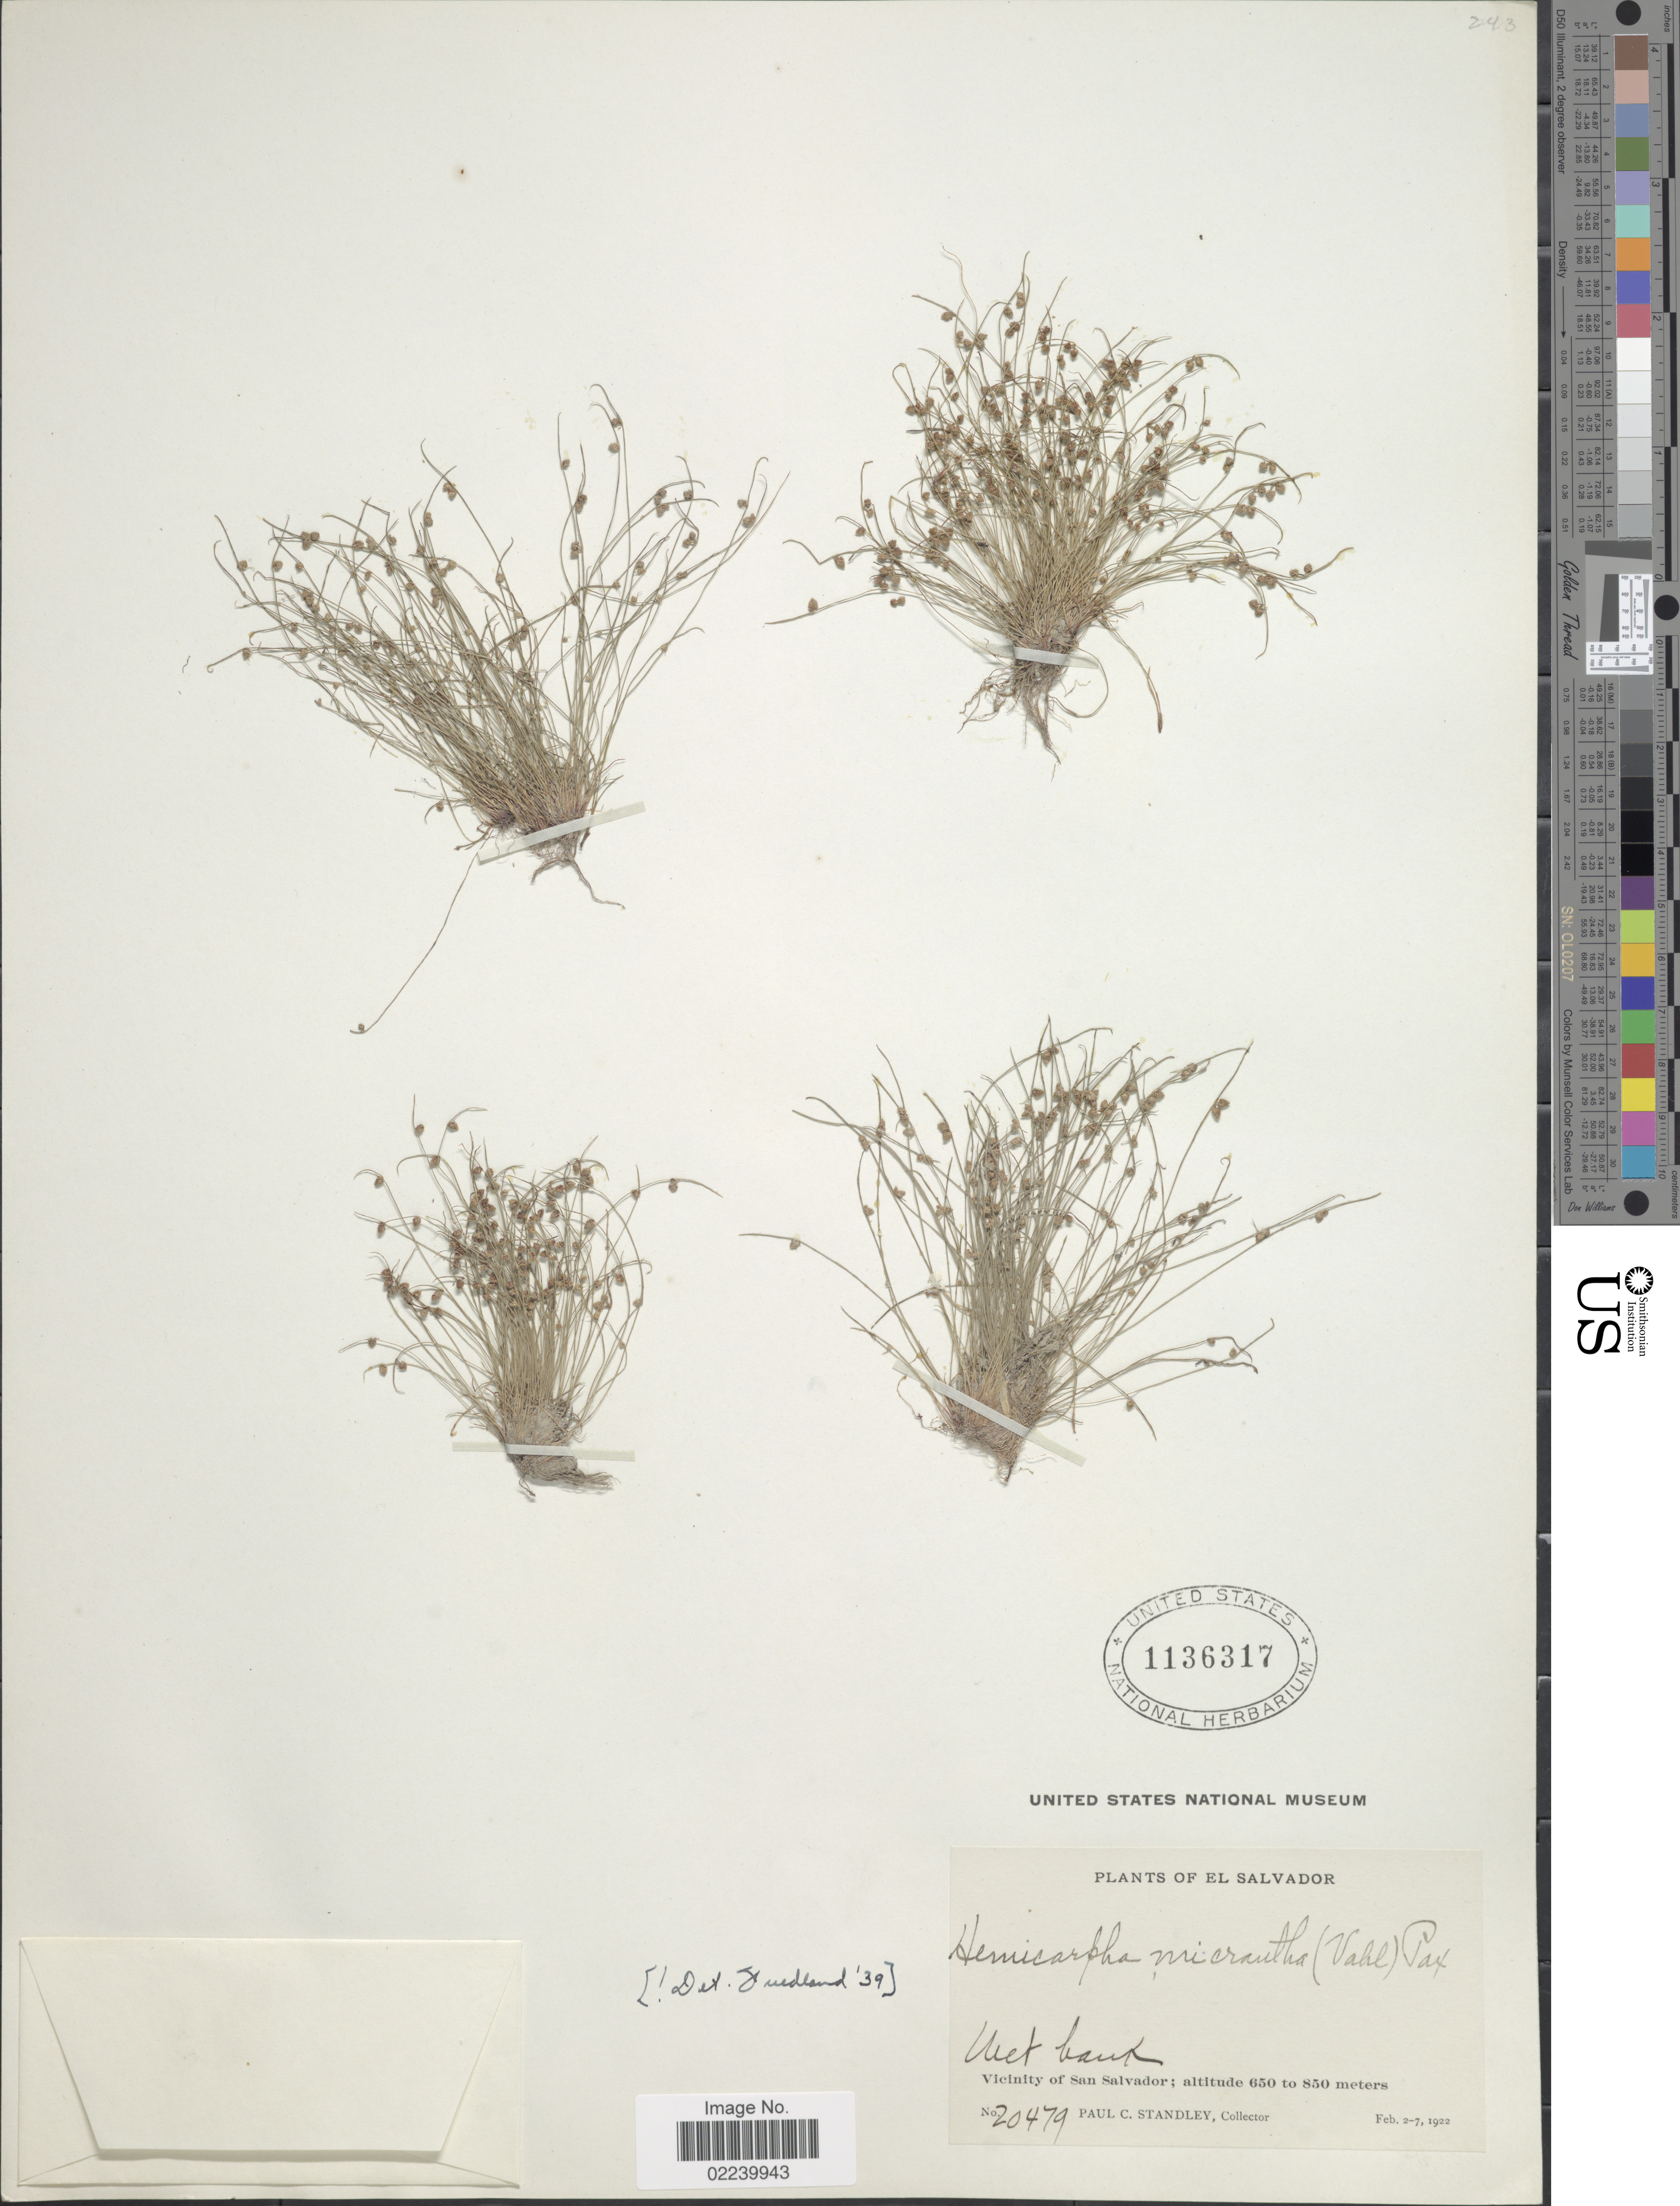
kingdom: Plantae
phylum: Tracheophyta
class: Liliopsida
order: Poales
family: Cyperaceae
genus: Cyperus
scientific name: Cyperus subsquarrosus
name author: (Muhl.) Bauters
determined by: Strong, M. T., (US), Smithsonian Institution - National Museum of Natural History (UNITED STATES)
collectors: P. C. Standley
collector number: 20479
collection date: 1922-02-02/1922-02-07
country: El Salvador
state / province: San Salvador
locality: Wet bank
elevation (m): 650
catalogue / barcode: US 1136317